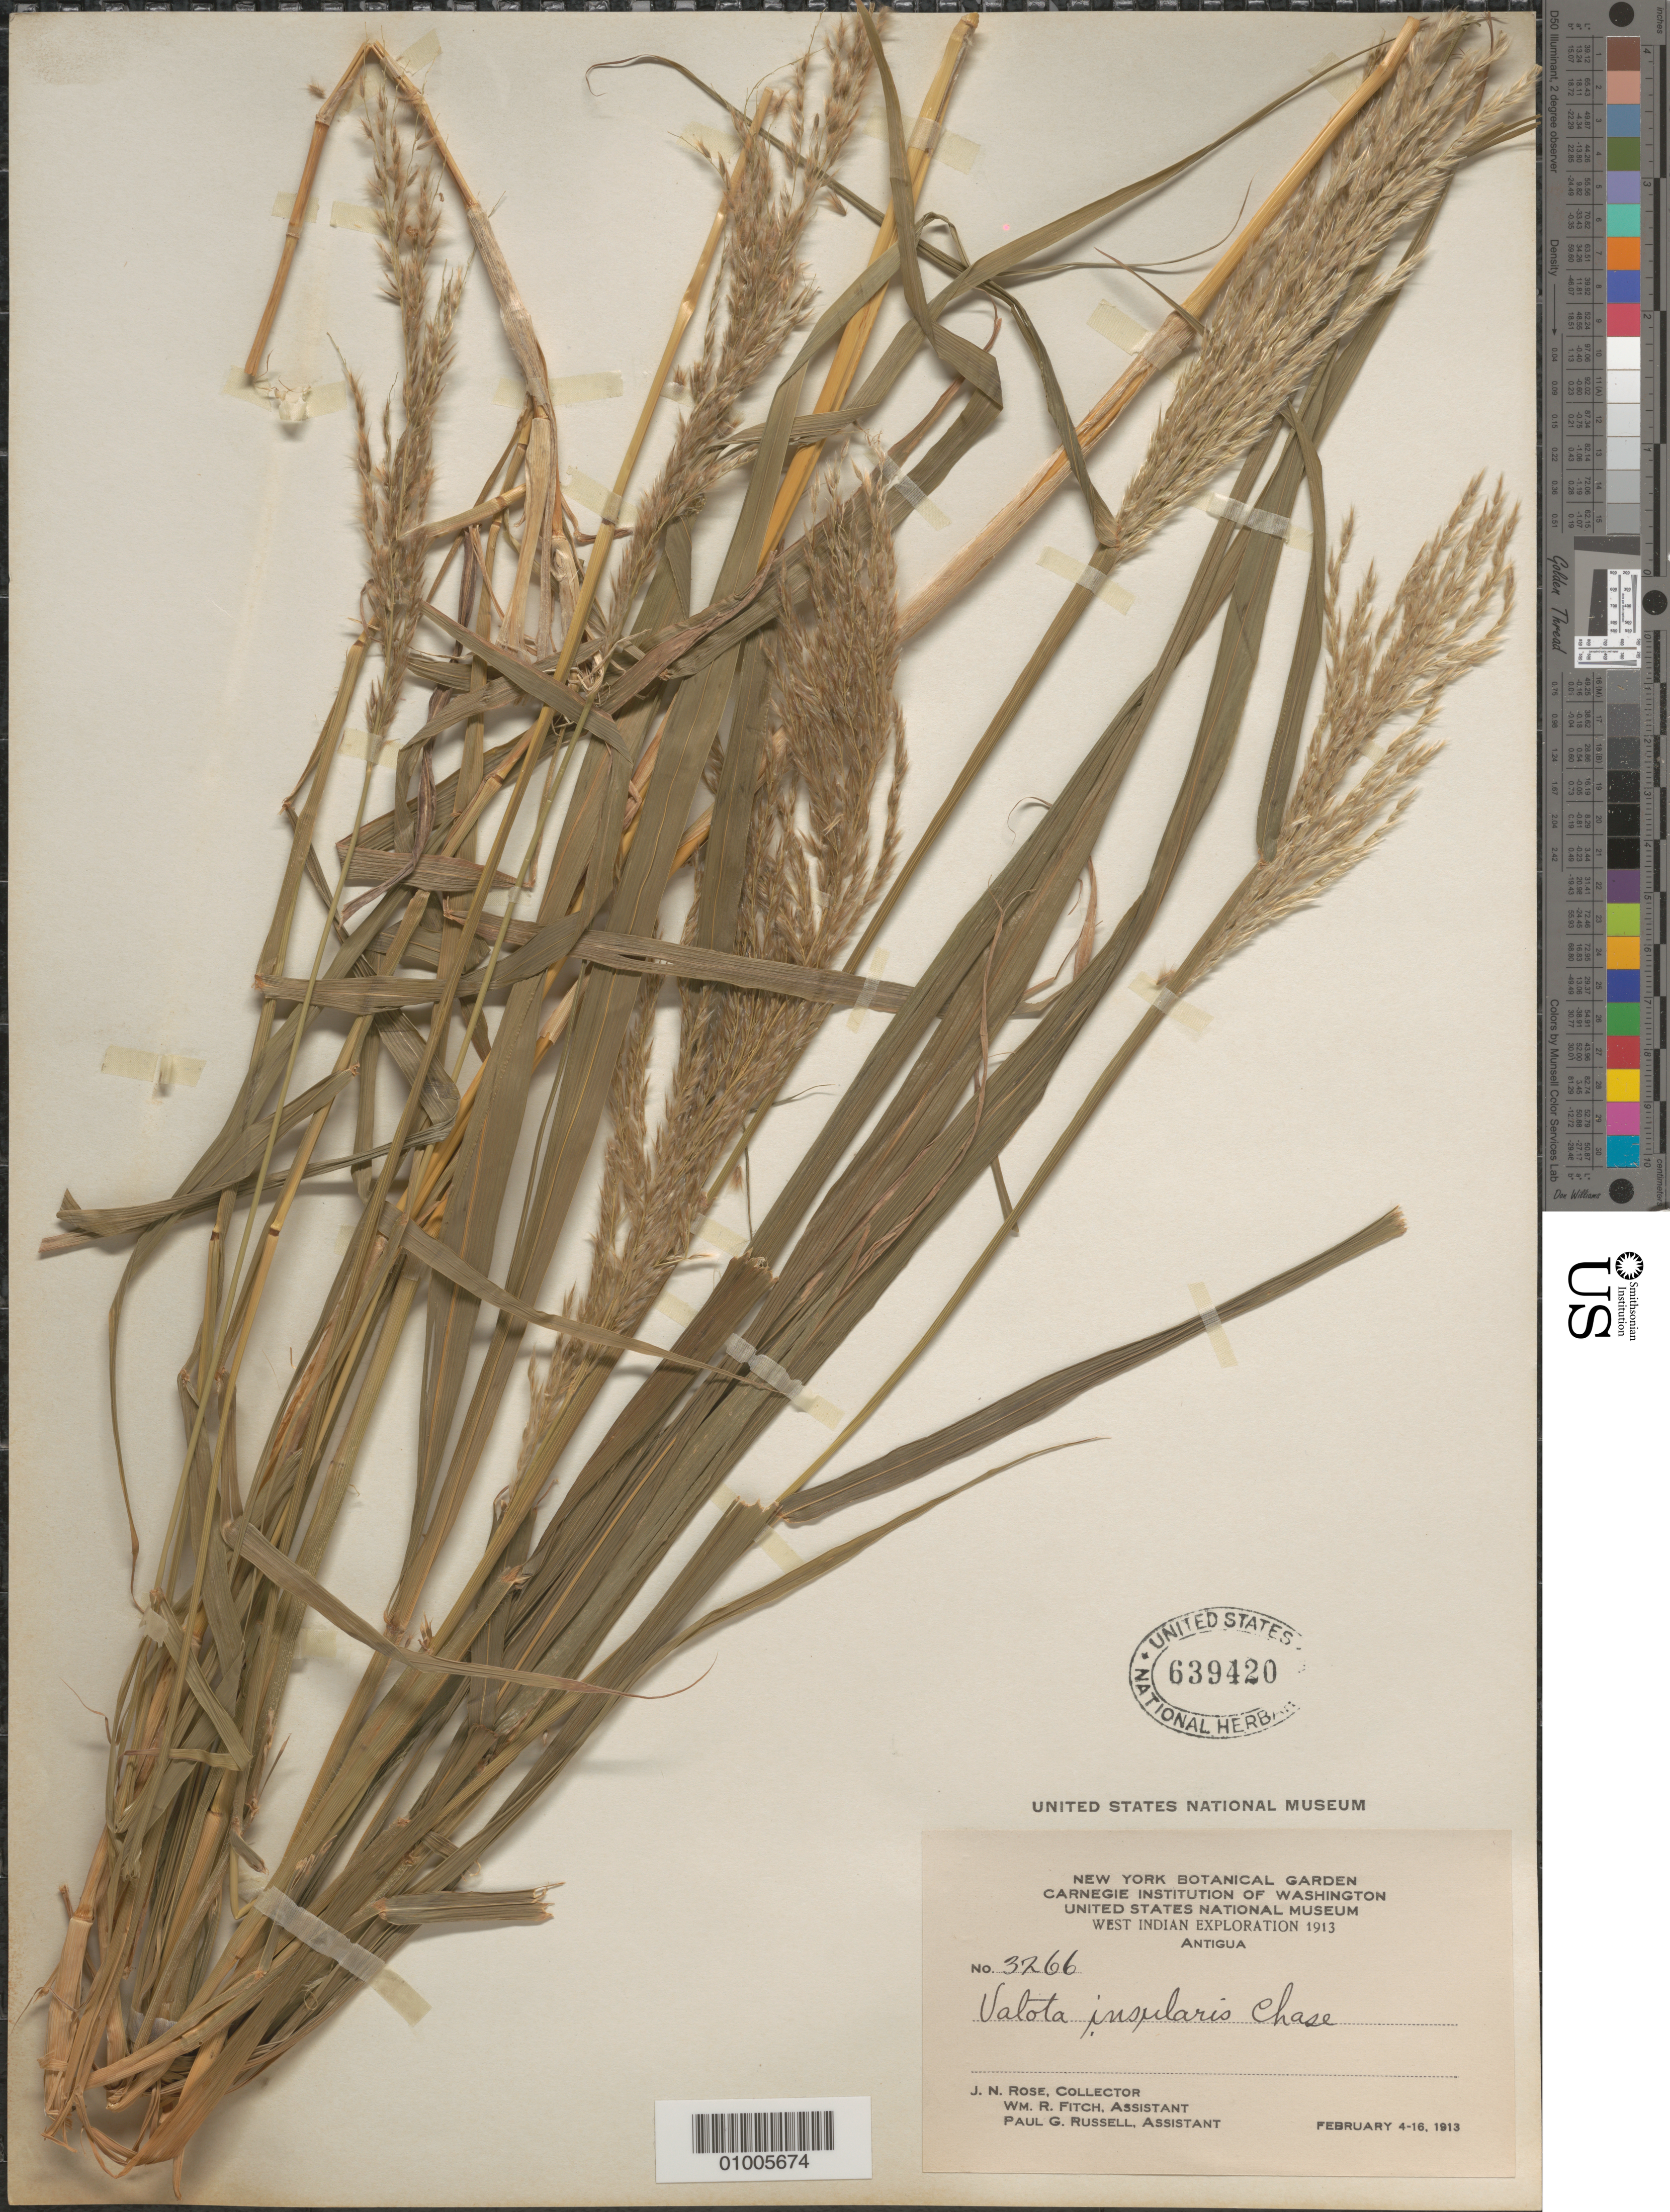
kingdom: Plantae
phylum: Tracheophyta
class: Liliopsida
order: Poales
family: Poaceae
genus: Digitaria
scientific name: Digitaria insularis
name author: (L.) Fedde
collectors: J. N. Rose, W. R. Fitch & P. G. Russell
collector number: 3266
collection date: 1913-02-04/1913-02-16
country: Antigua and Barbuda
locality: West Indian Exploration 1913. Antigua.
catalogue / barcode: US 639420